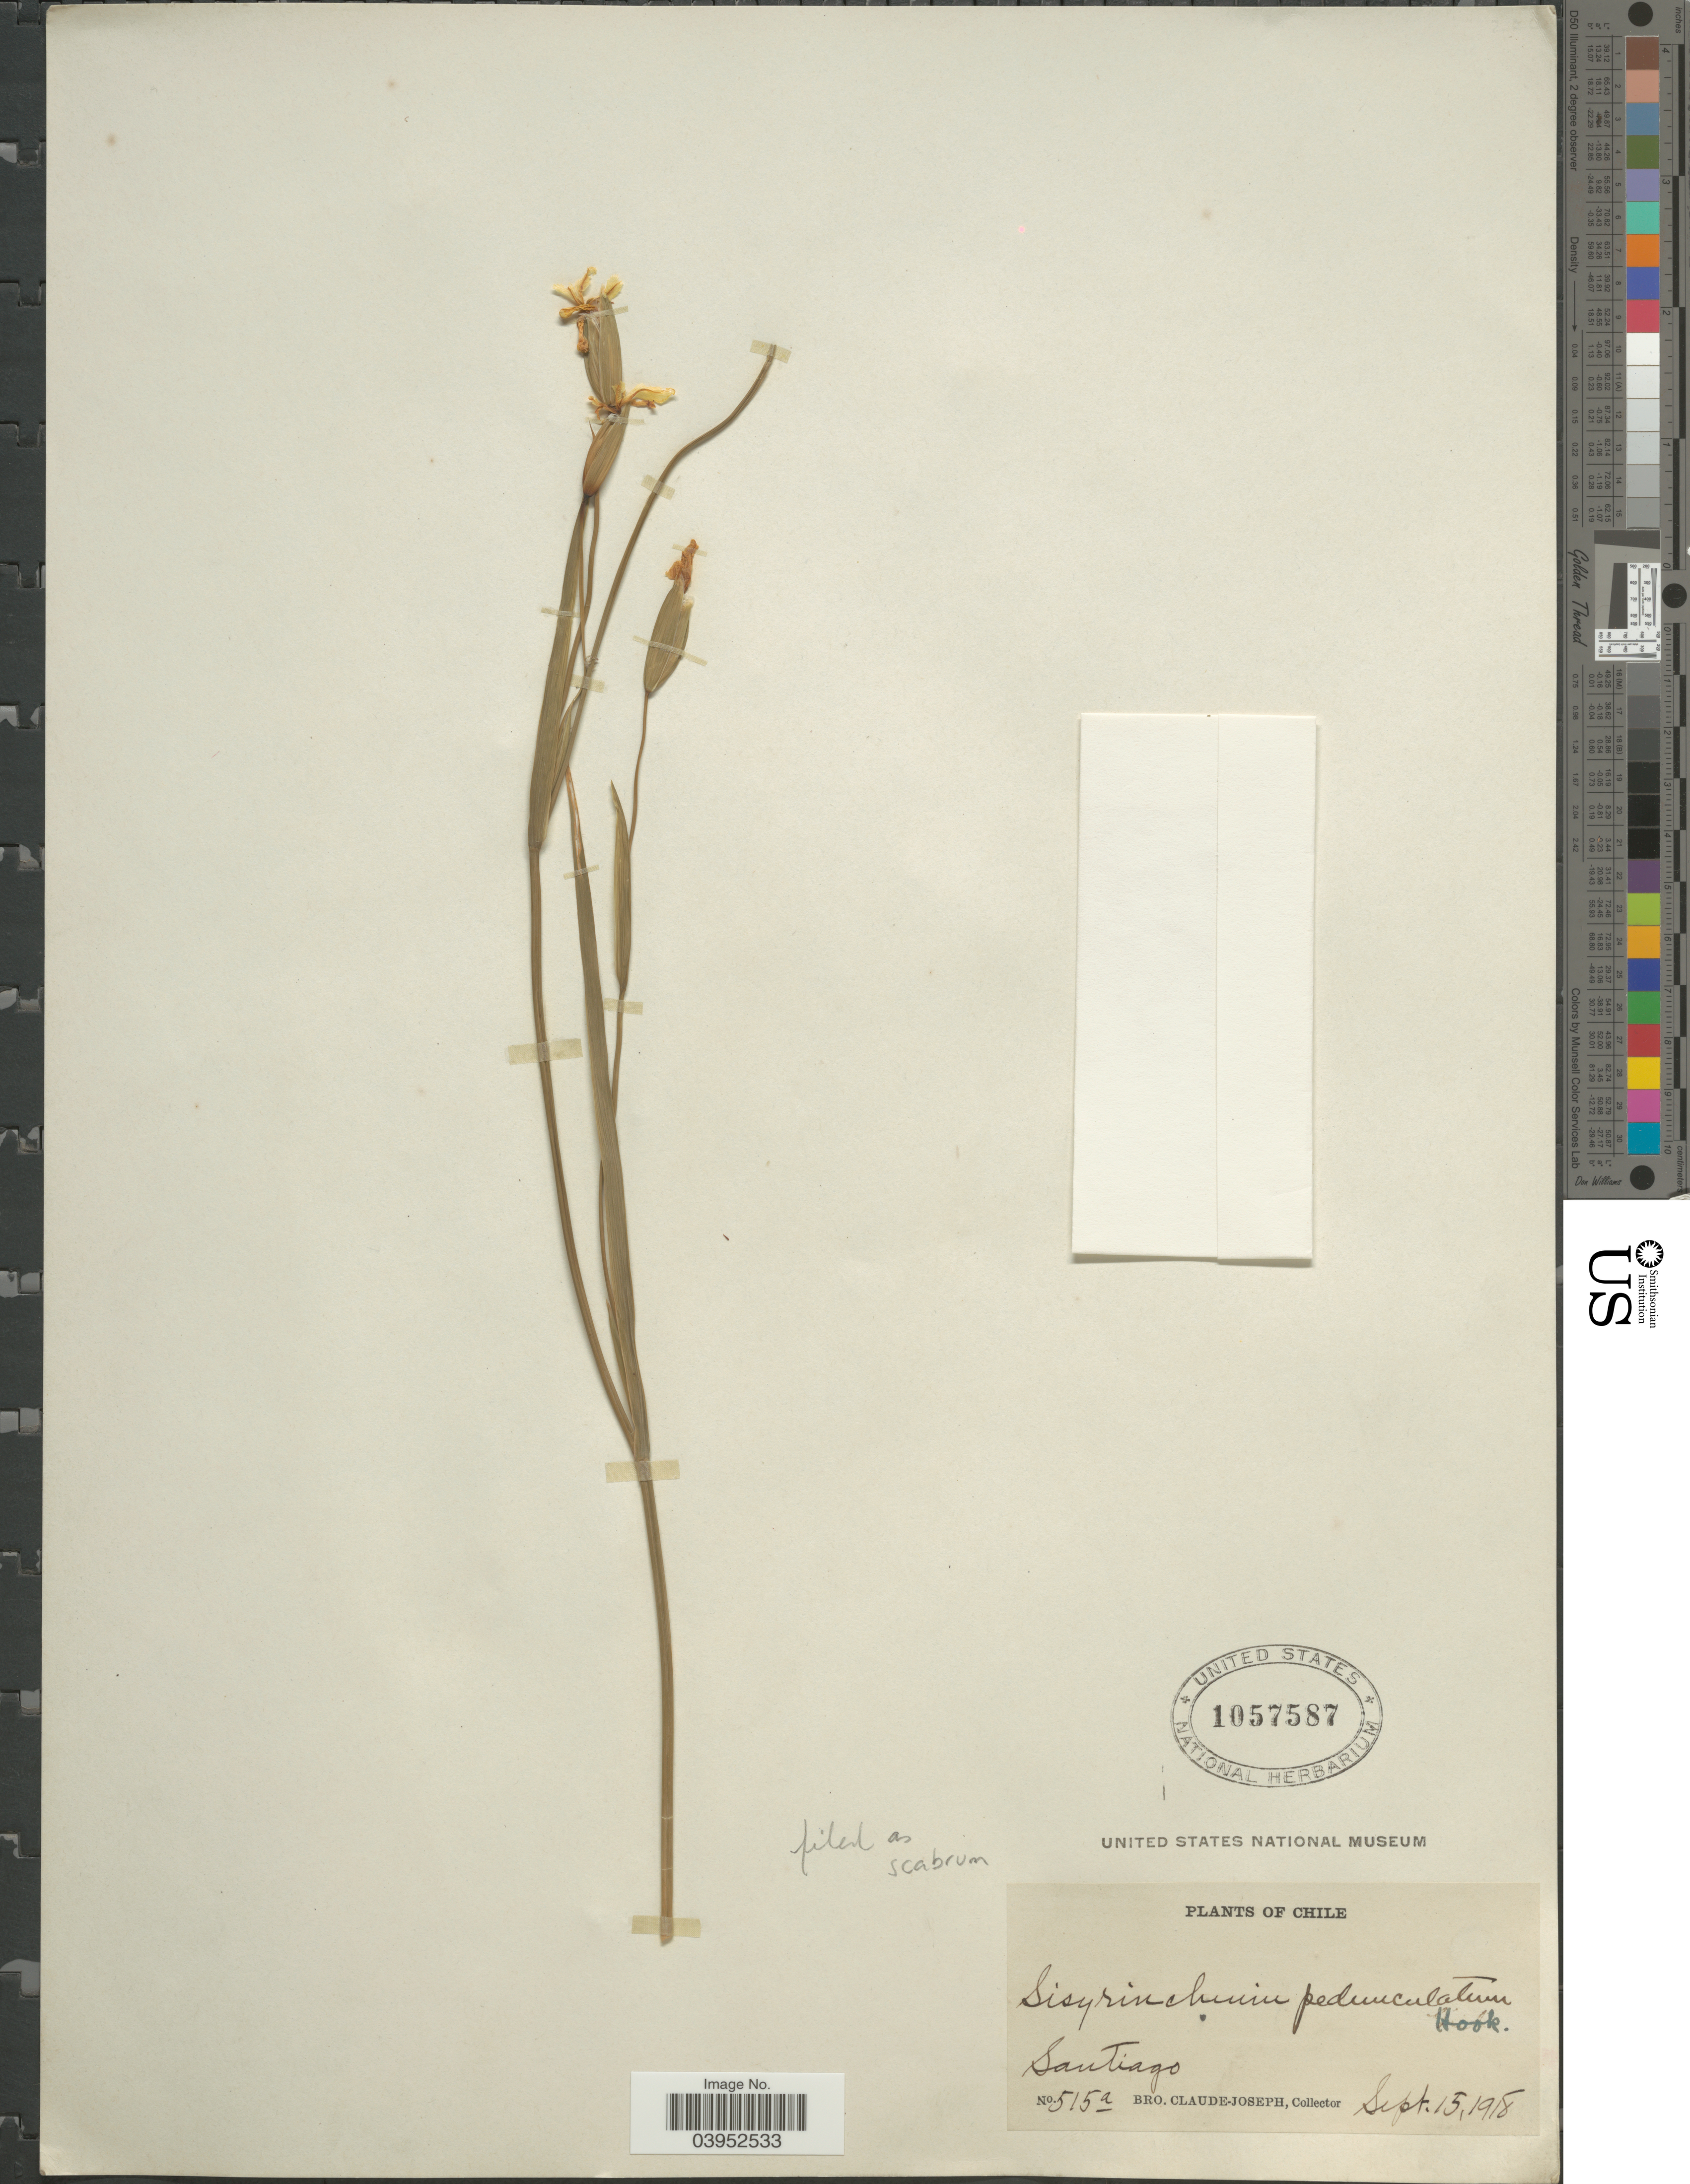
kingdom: Plantae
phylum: Tracheophyta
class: Liliopsida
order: Asparagales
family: Iridaceae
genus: Sisyrinchium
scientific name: Sisyrinchium scabrum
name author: Schltdl. & Cham.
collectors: Bro. Claude-Joseph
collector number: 515a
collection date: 1918-09-15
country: Chile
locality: Santiago.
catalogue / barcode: US 1057587